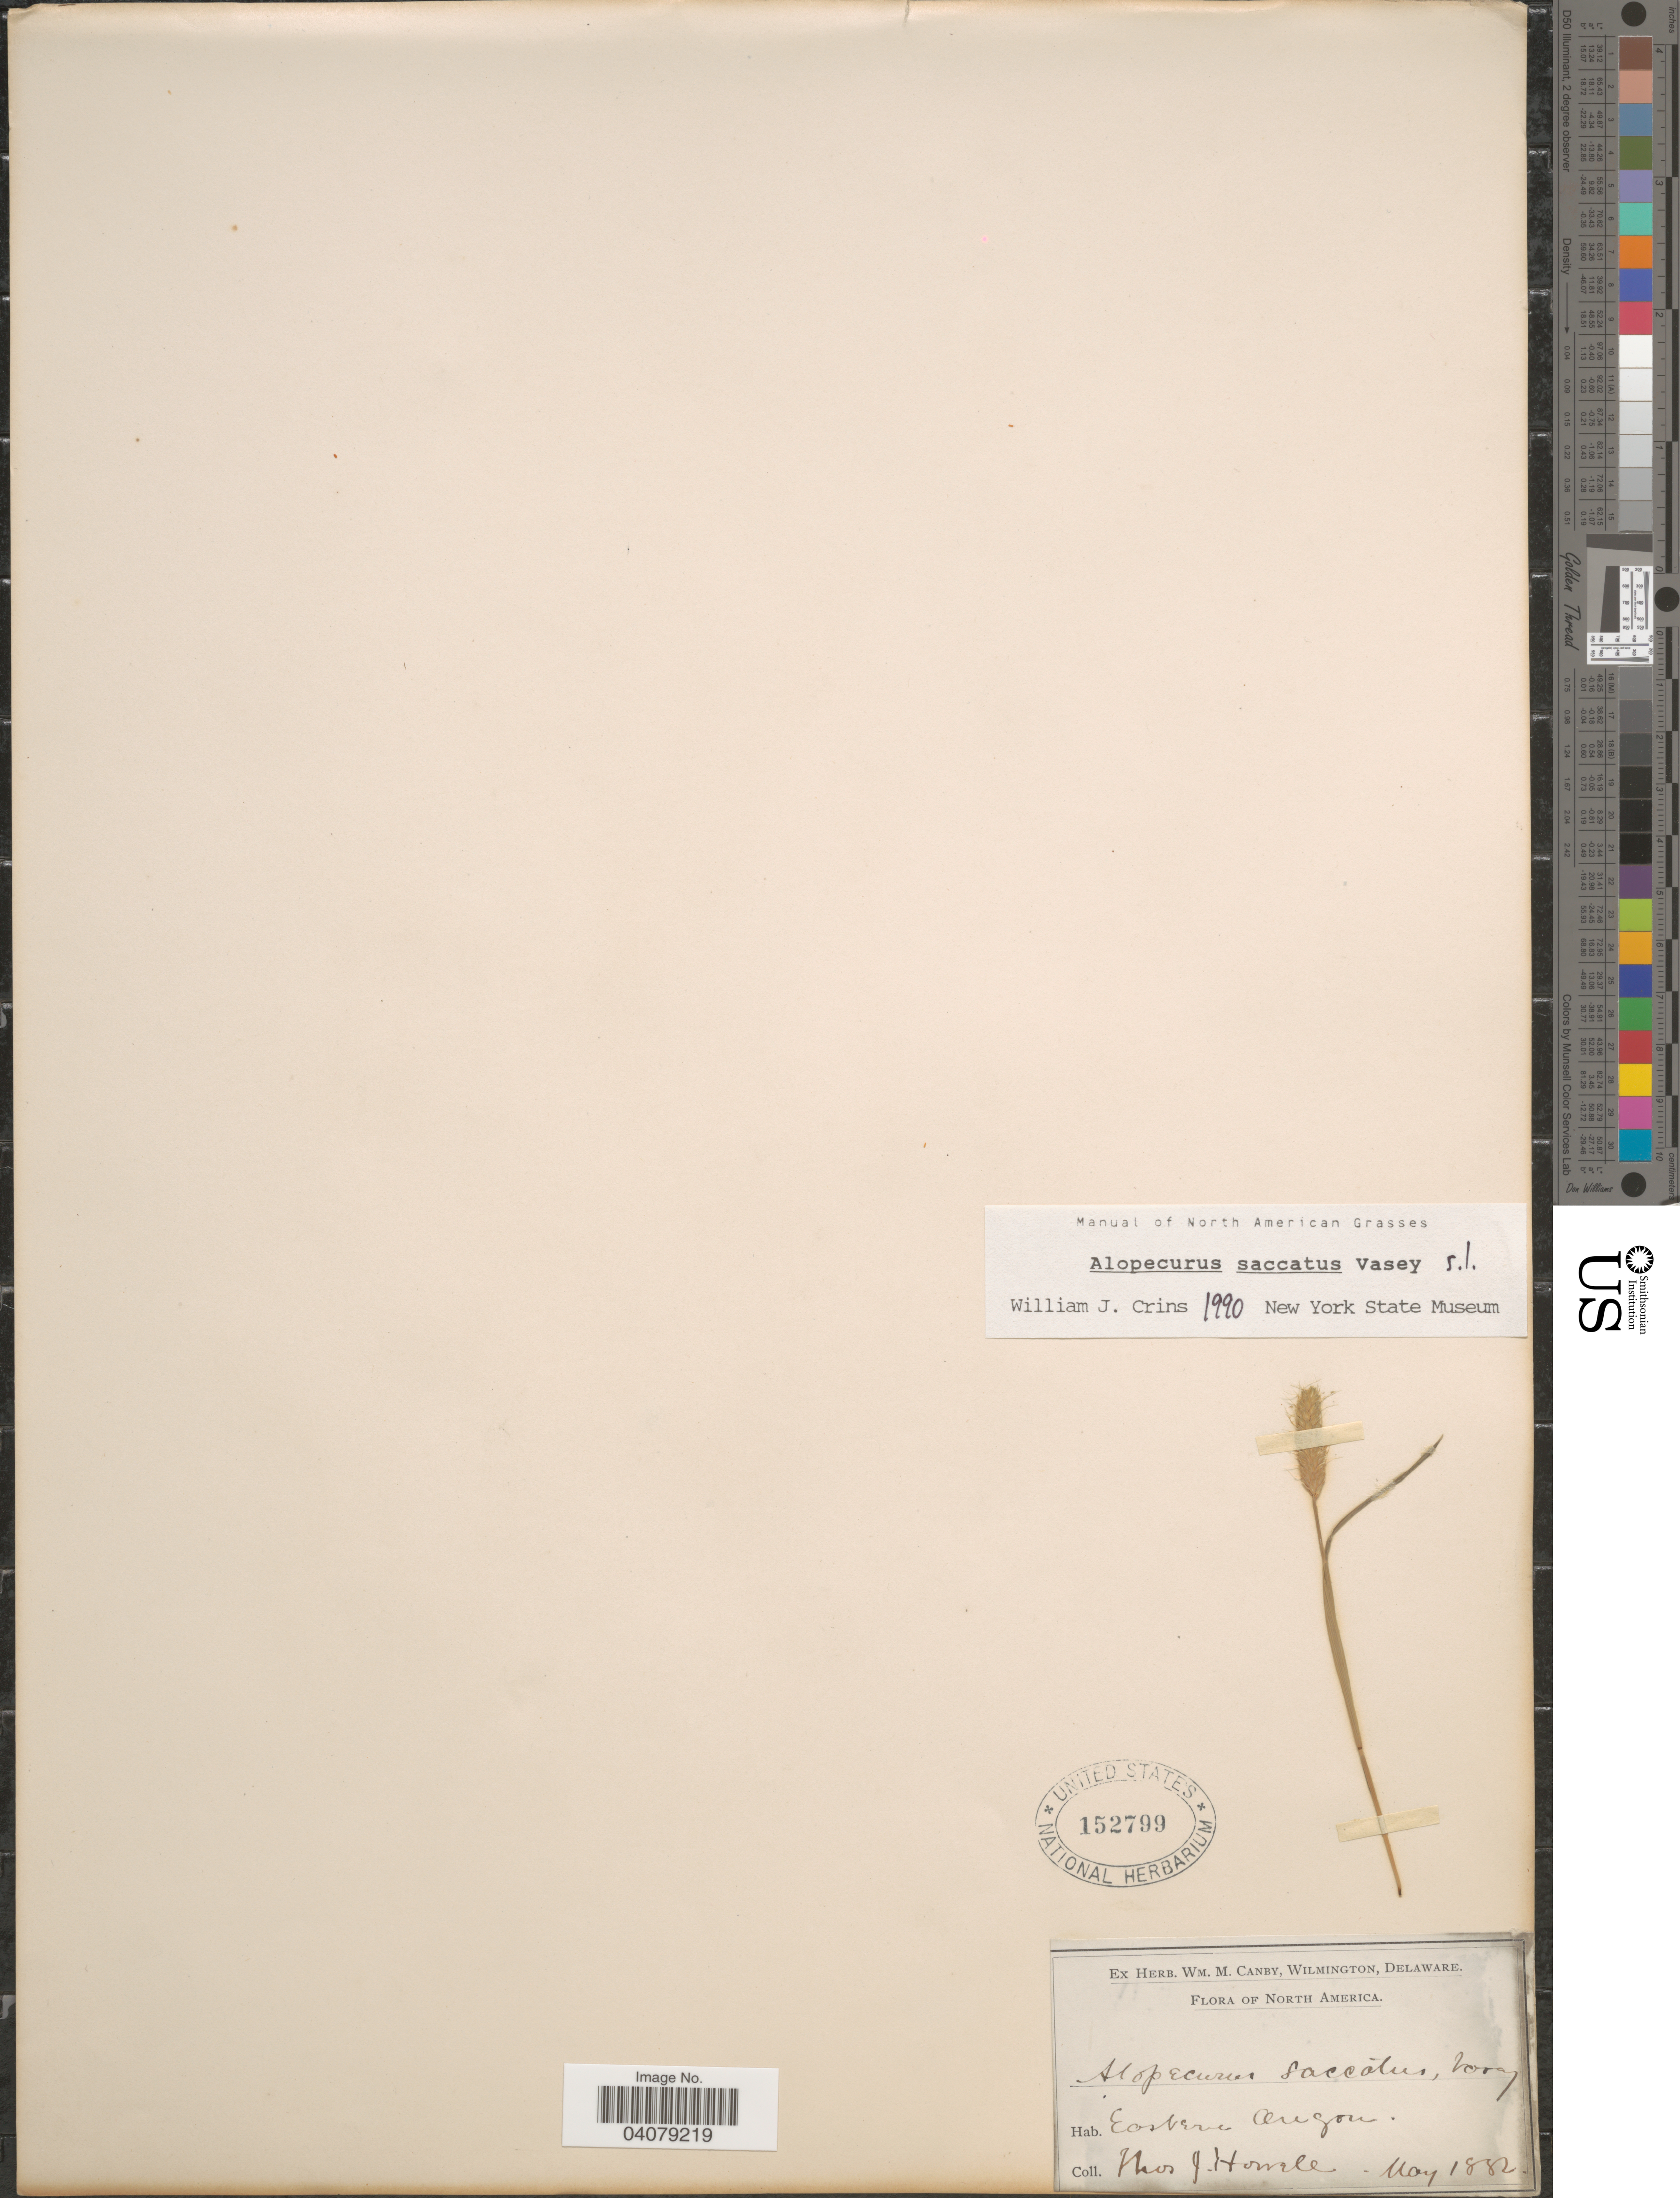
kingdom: Plantae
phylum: Tracheophyta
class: Liliopsida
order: Poales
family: Poaceae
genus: Alopecurus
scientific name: Alopecurus saccatus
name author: Vasey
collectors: T. J. Howell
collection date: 1882-05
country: United States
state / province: Oregon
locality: Eastern Oregon.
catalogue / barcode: US 152799